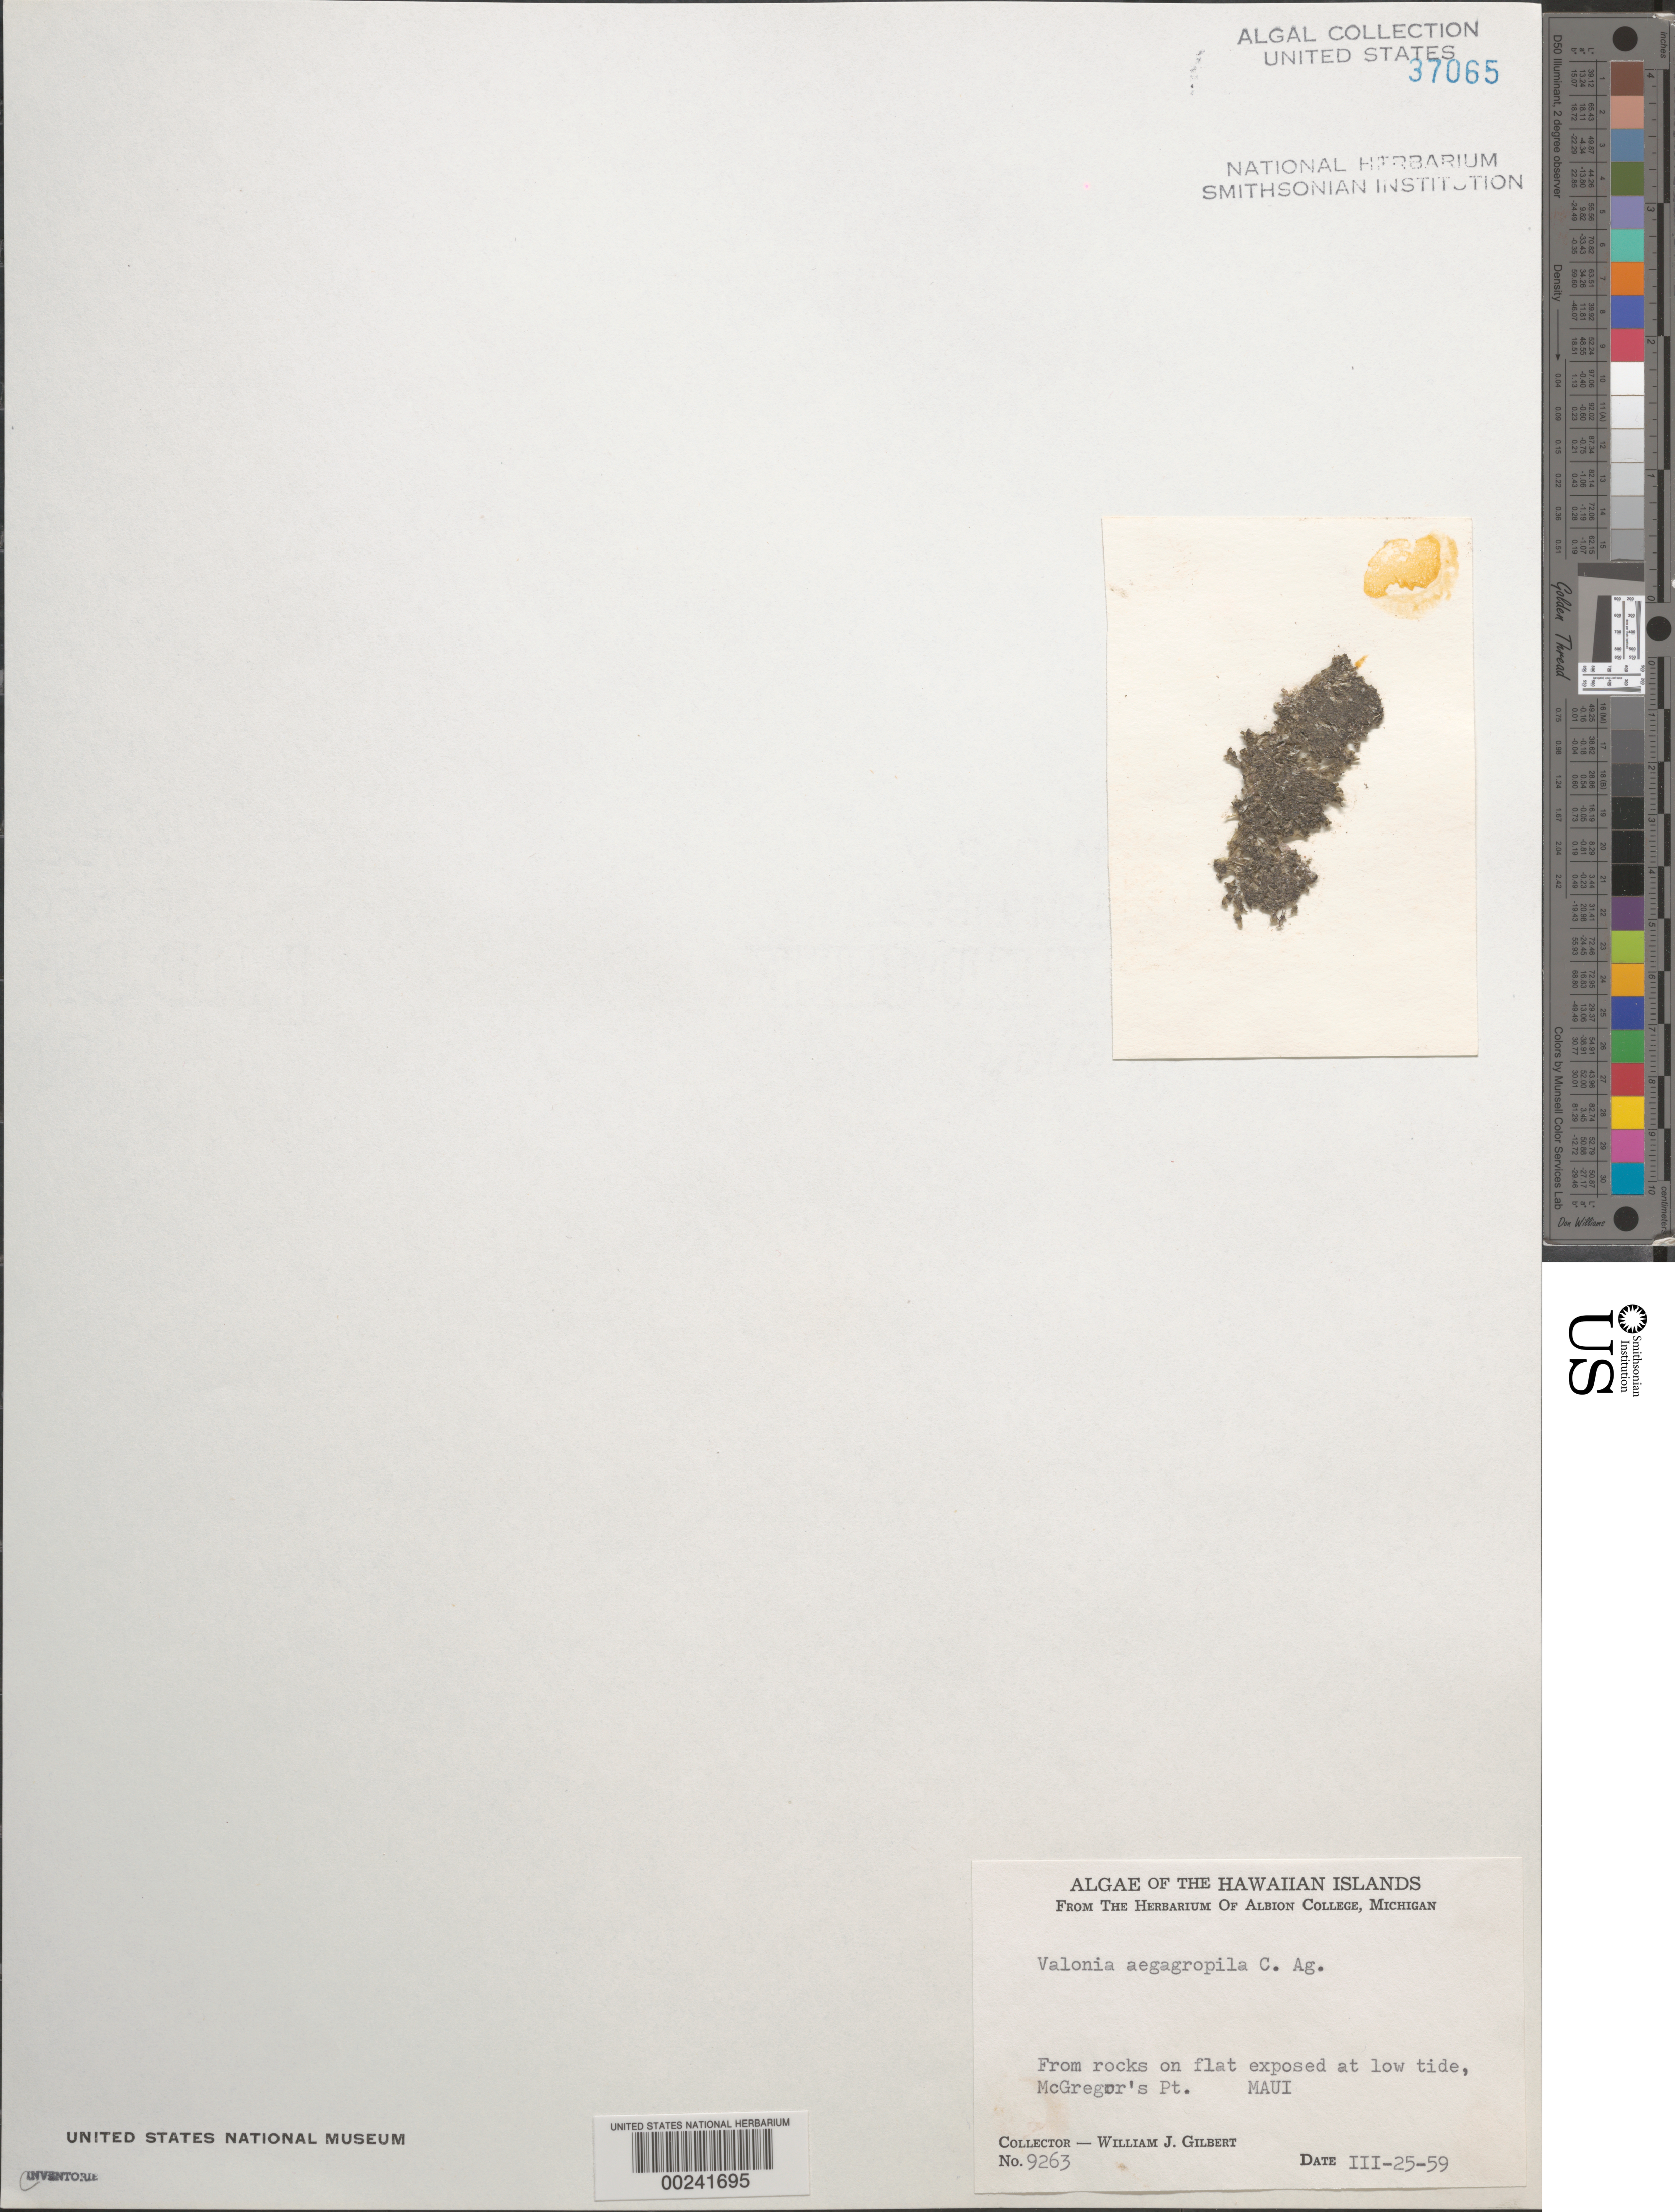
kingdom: Plantae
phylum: Chlorophyta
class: Ulvophyceae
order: Siphonocladales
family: Valoniaceae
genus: Valonia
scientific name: Valonia aegagropila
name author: C. Agardh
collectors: W. J. Gilbert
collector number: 9263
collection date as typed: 25 Mar 1959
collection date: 1959-03-25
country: United States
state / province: Hawaii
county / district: Maui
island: Maui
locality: McGregor's Point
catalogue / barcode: US 37065